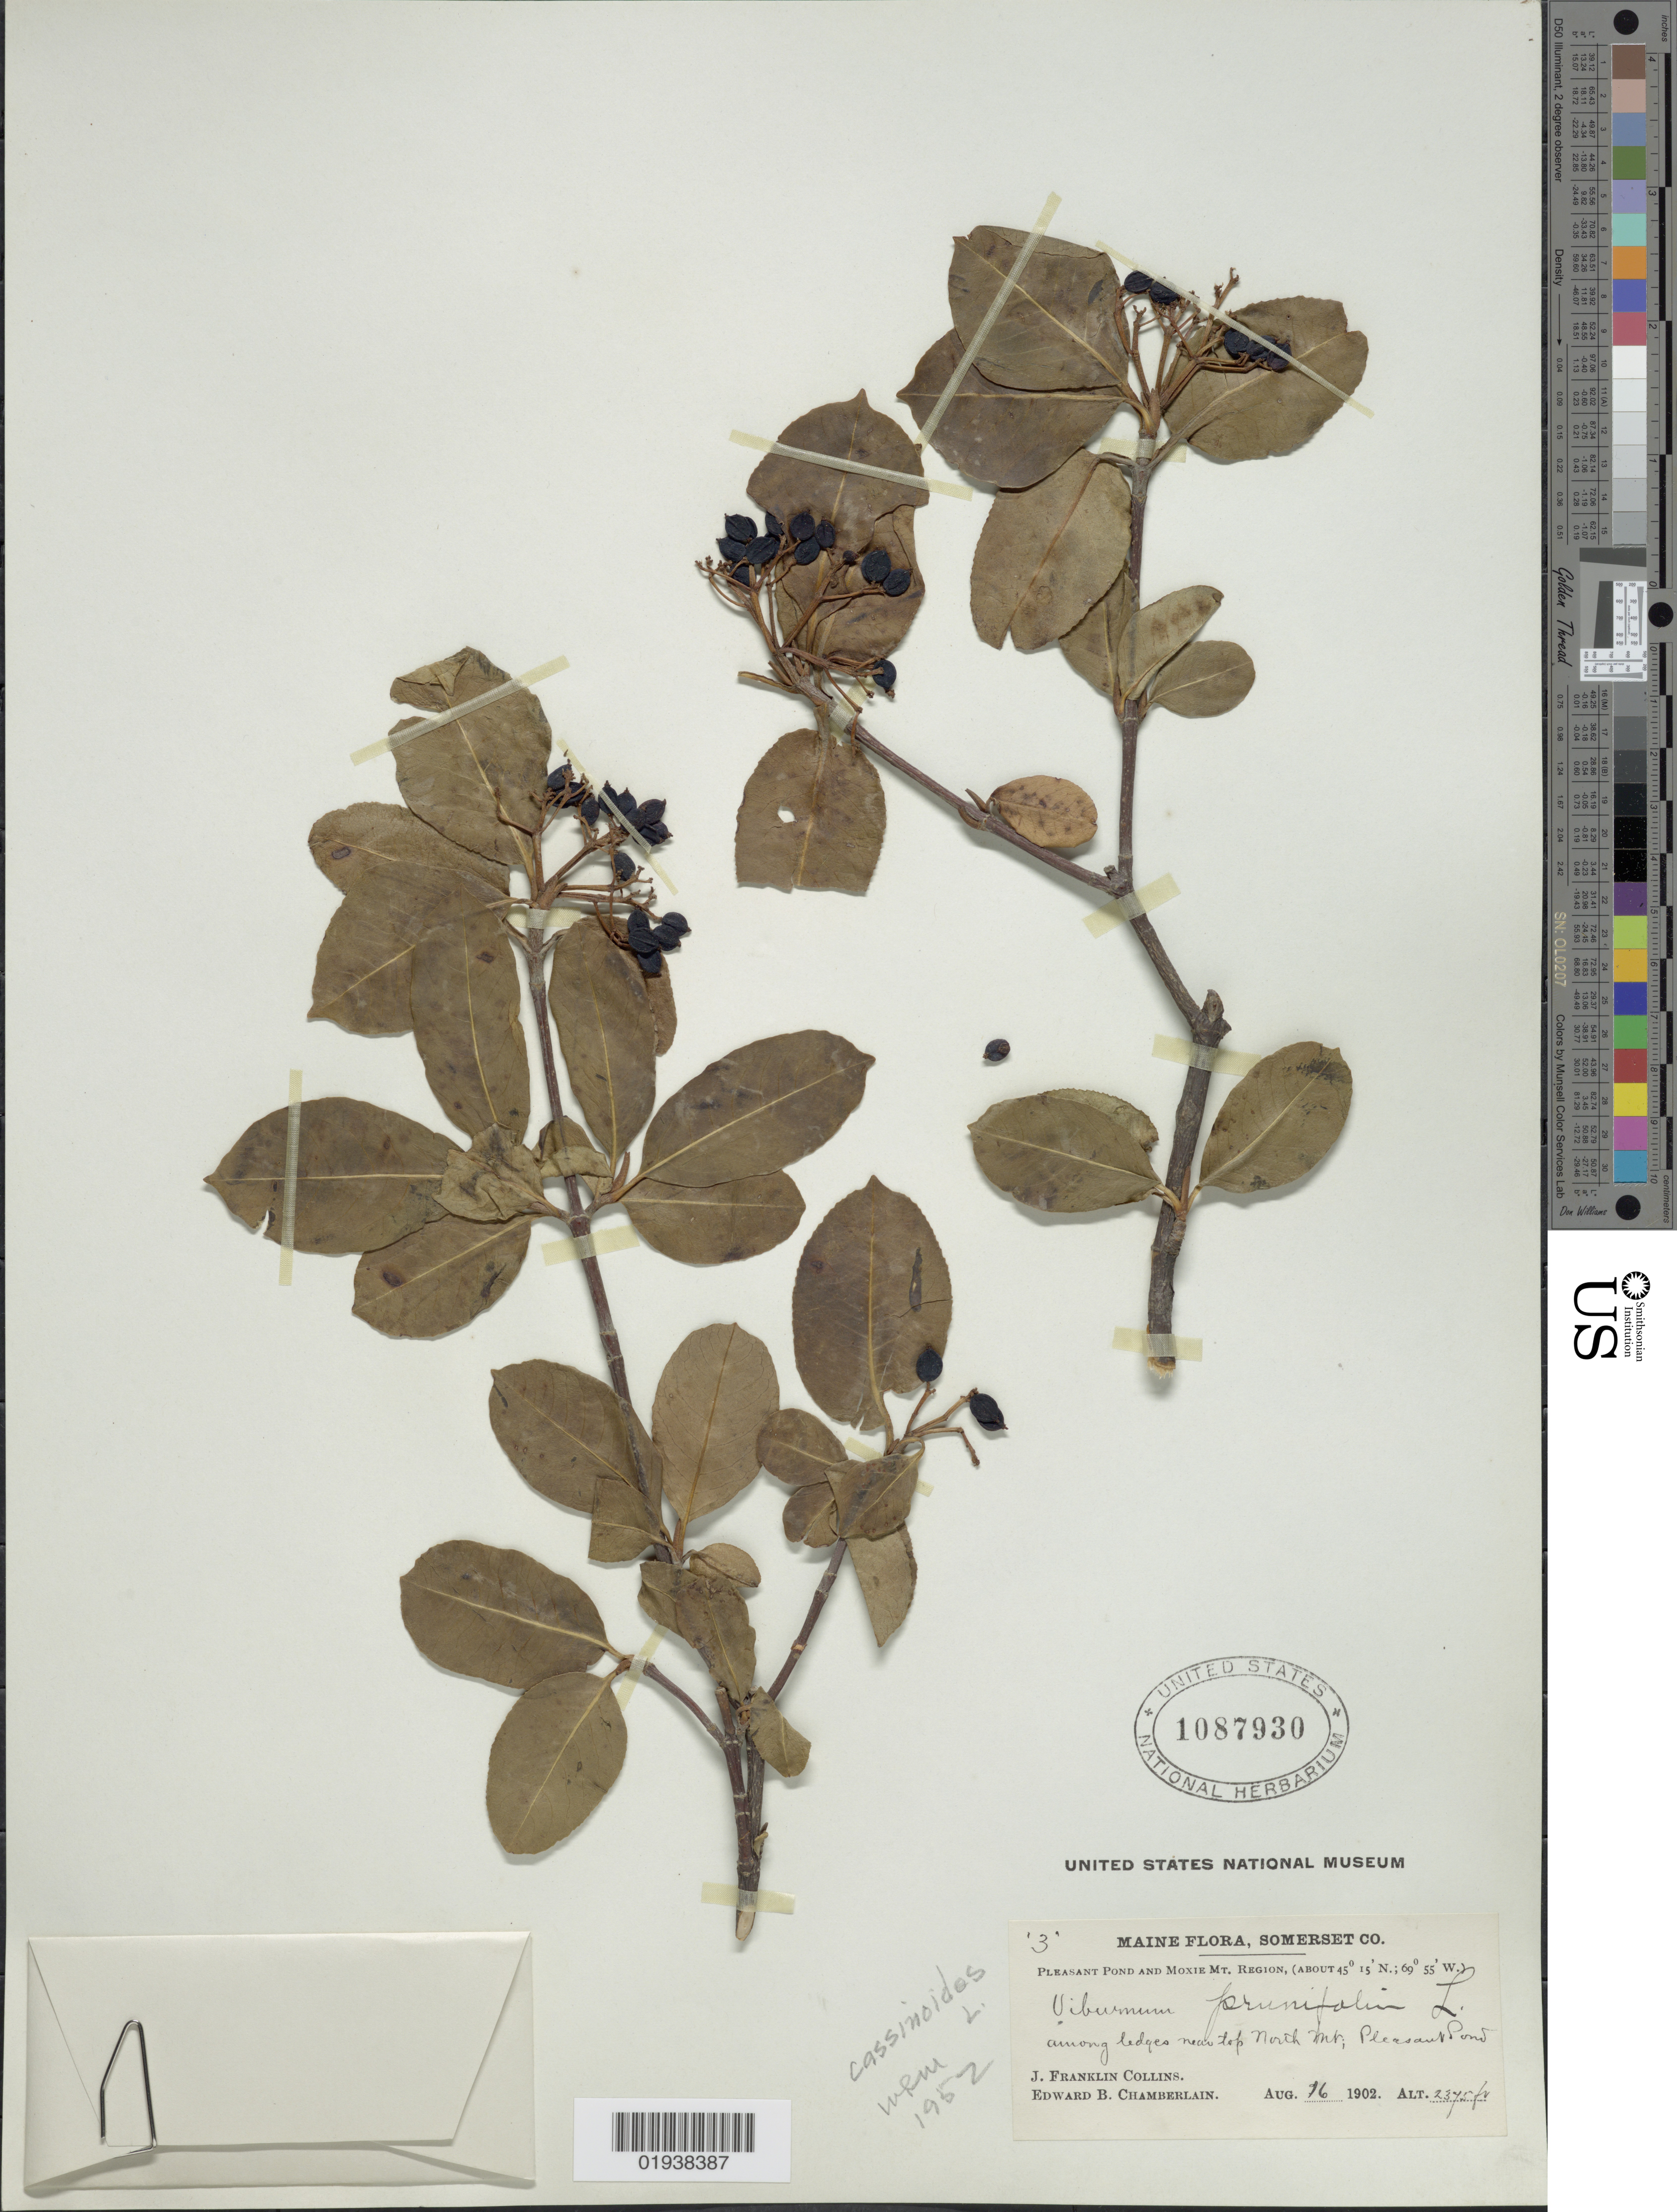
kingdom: Plantae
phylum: Tracheophyta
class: Magnoliopsida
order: Dipsacales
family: Viburnaceae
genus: Viburnum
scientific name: Viburnum cassinoides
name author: L.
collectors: J. Collins & E. Chamberlain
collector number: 3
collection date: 1902-08-16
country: United States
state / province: Maine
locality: Somerset Co. Pleasant Pond and Moxie Mt. Region. Among ledges near top North Mt., Pleasant Pond.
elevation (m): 724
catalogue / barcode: US 1087930